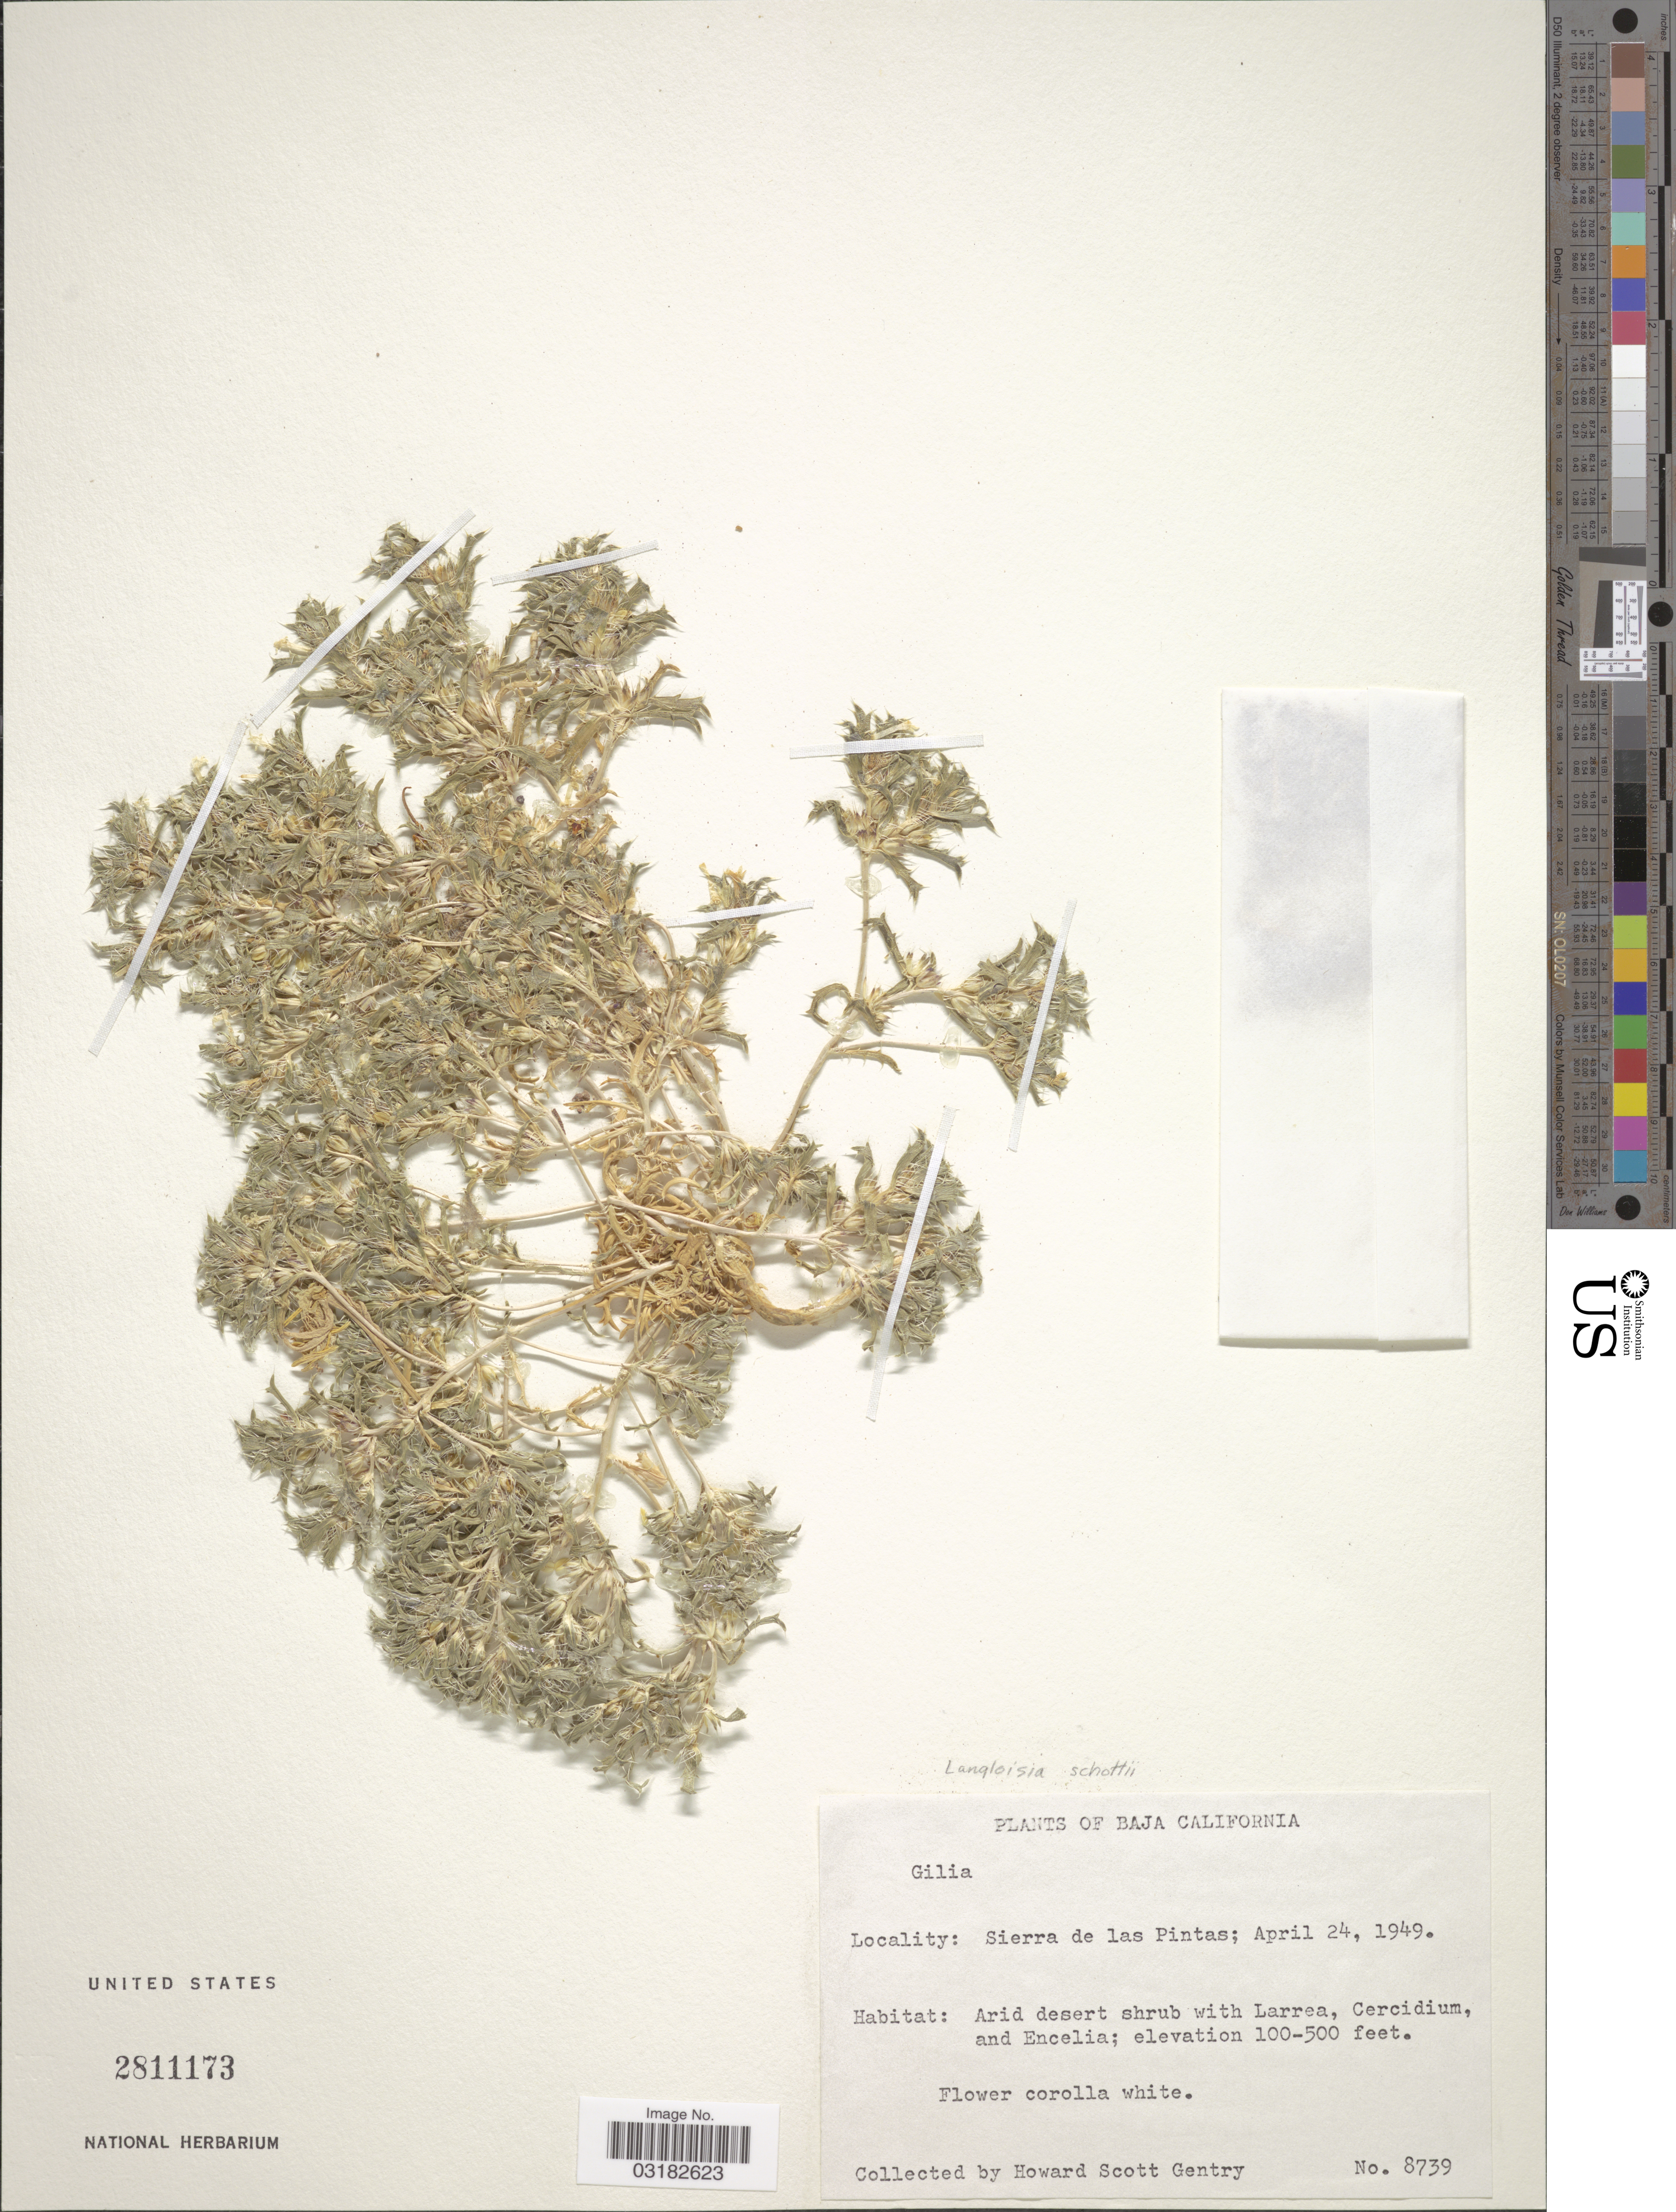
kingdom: Plantae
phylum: Tracheophyta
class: Magnoliopsida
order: Ericales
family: Polemoniaceae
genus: Loeseliastrum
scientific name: Loeseliastrum schottii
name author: (Torr.) Timbrook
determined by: Porter, M.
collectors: H. S. Gentry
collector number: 8739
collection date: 1949-04-24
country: Mexico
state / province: Baja California Norte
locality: Sierra de las Pintas.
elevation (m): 30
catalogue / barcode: US 2811173